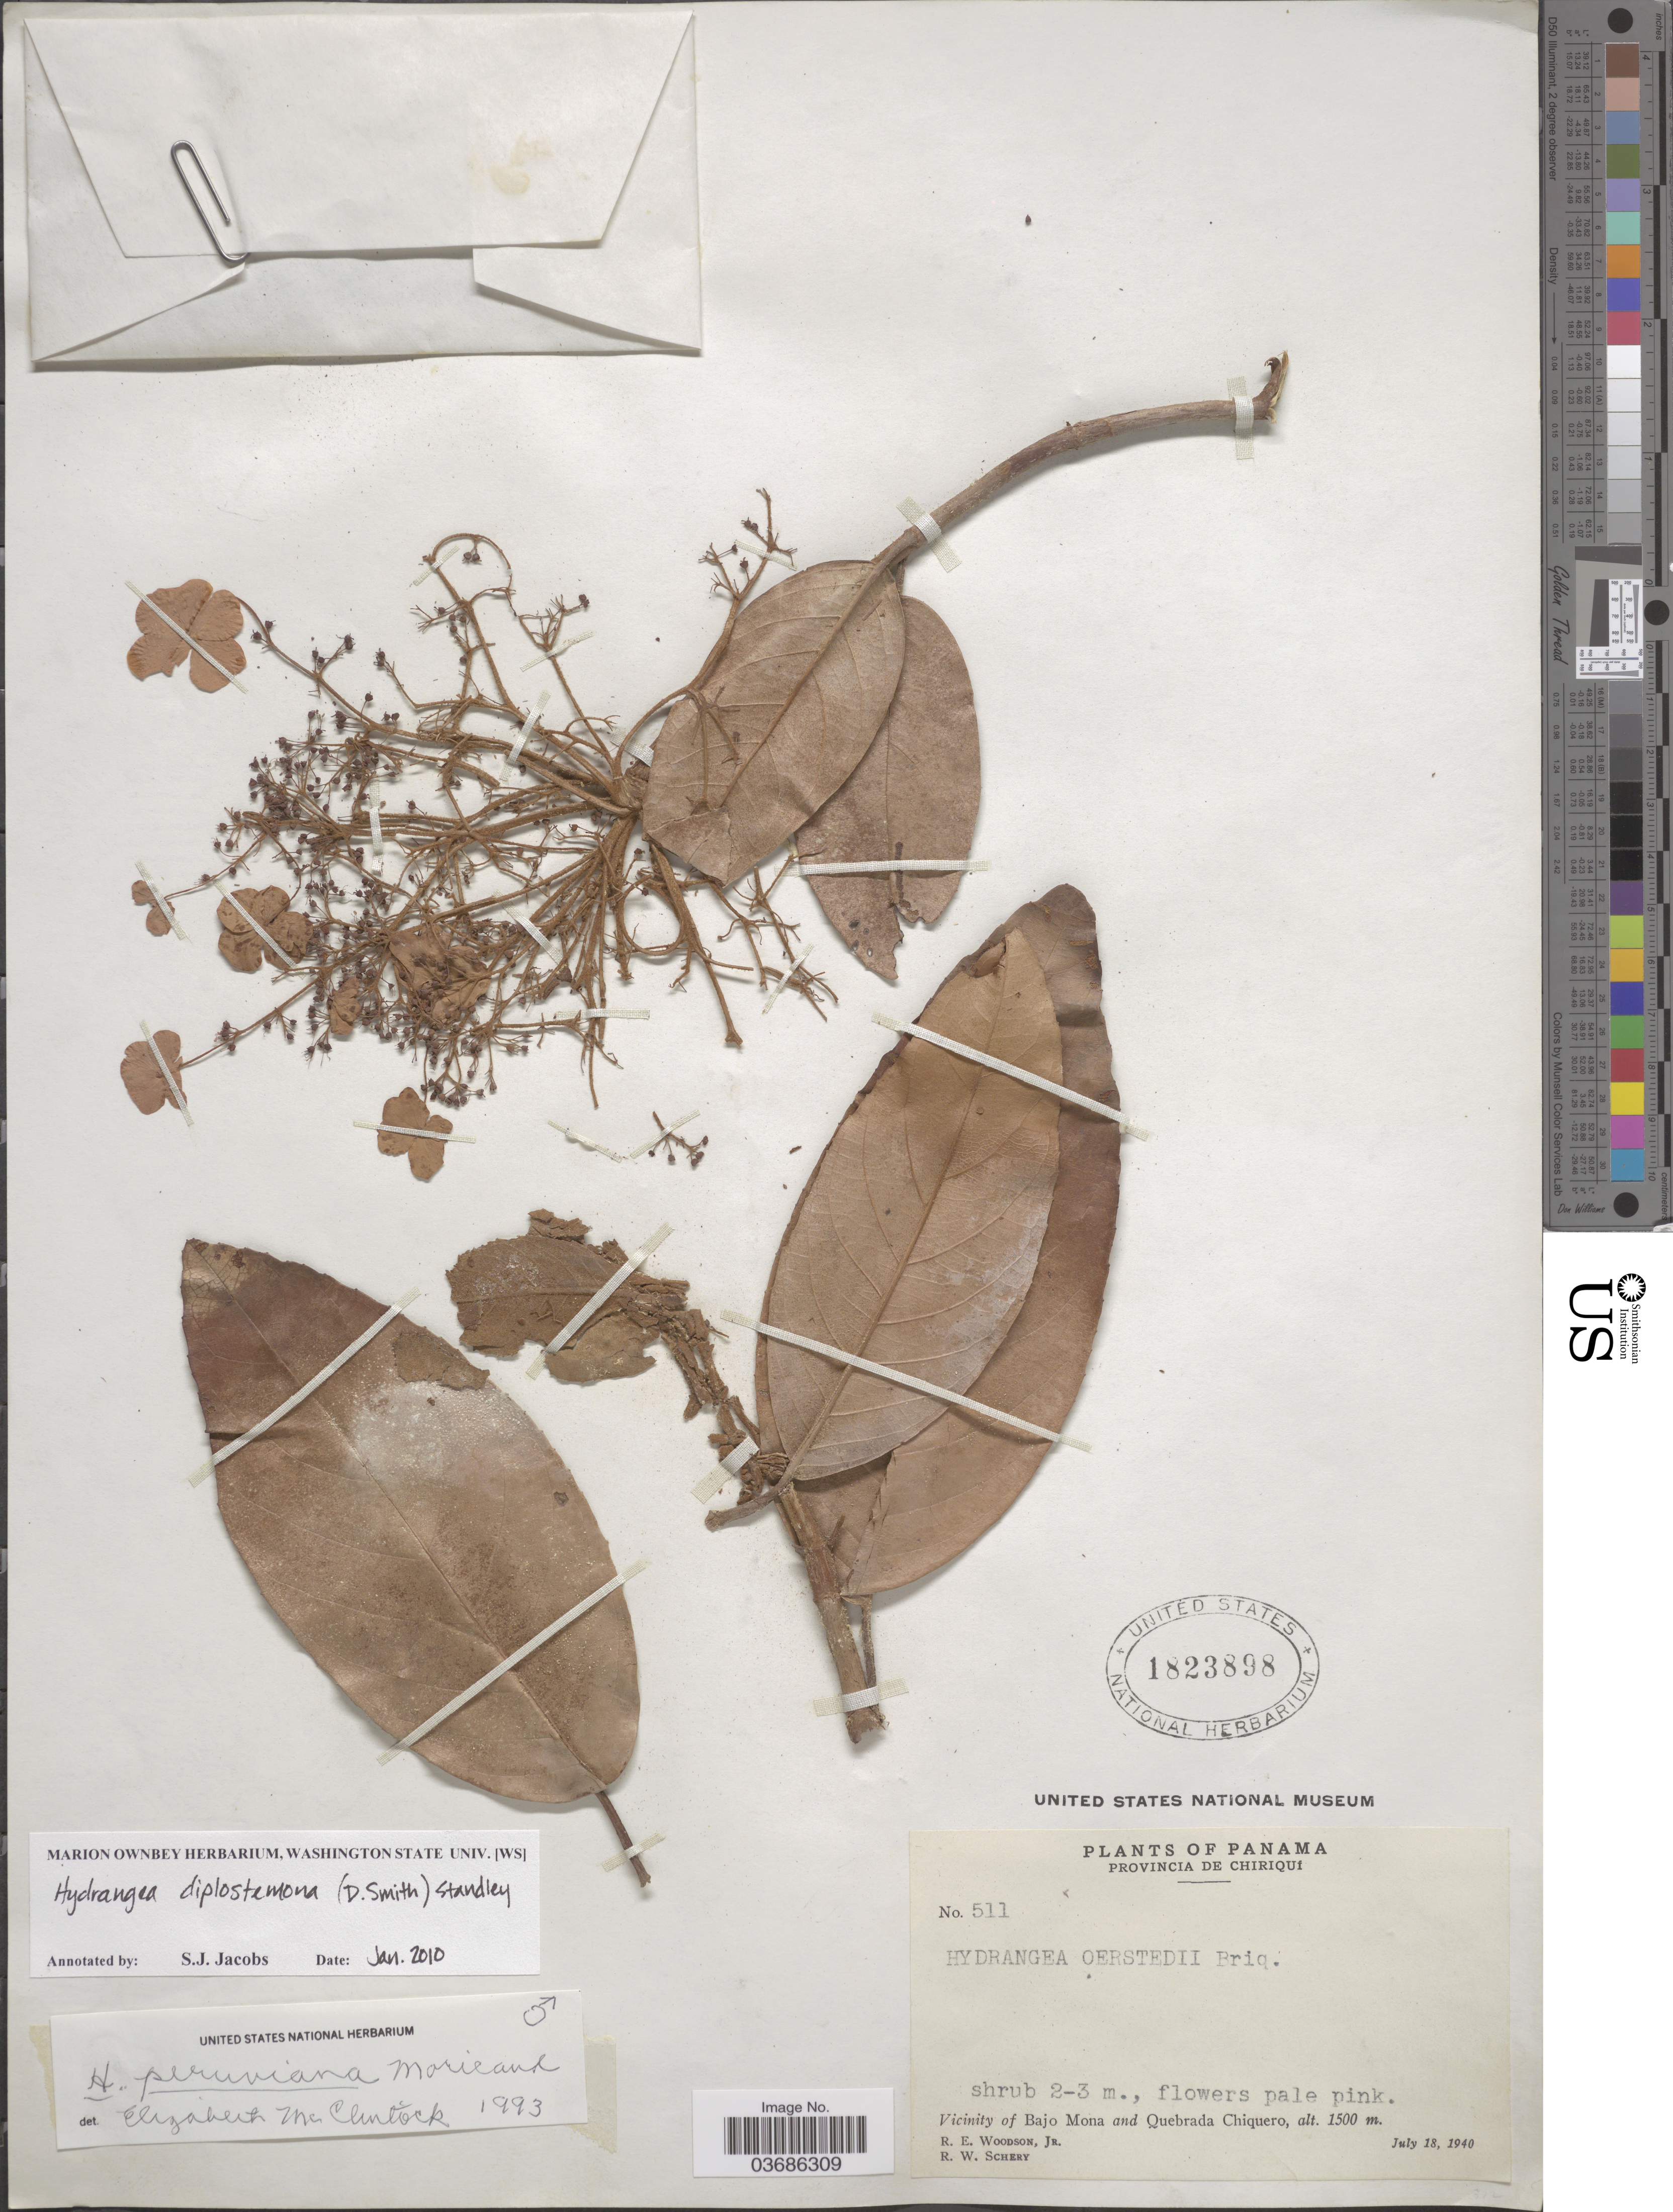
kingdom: Plantae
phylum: Tracheophyta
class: Magnoliopsida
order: Cornales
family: Hydrangeaceae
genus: Hydrangea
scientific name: Hydrangea diplostemona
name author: (Donn. Sm.) Standl.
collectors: R. E. Woodson & R. W. Schery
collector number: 511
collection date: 1940-07-18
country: Panama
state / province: Chiriqui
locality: Vicinity of Bajo Mona and Quebrada Chiquero.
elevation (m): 1500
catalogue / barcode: US 1823898